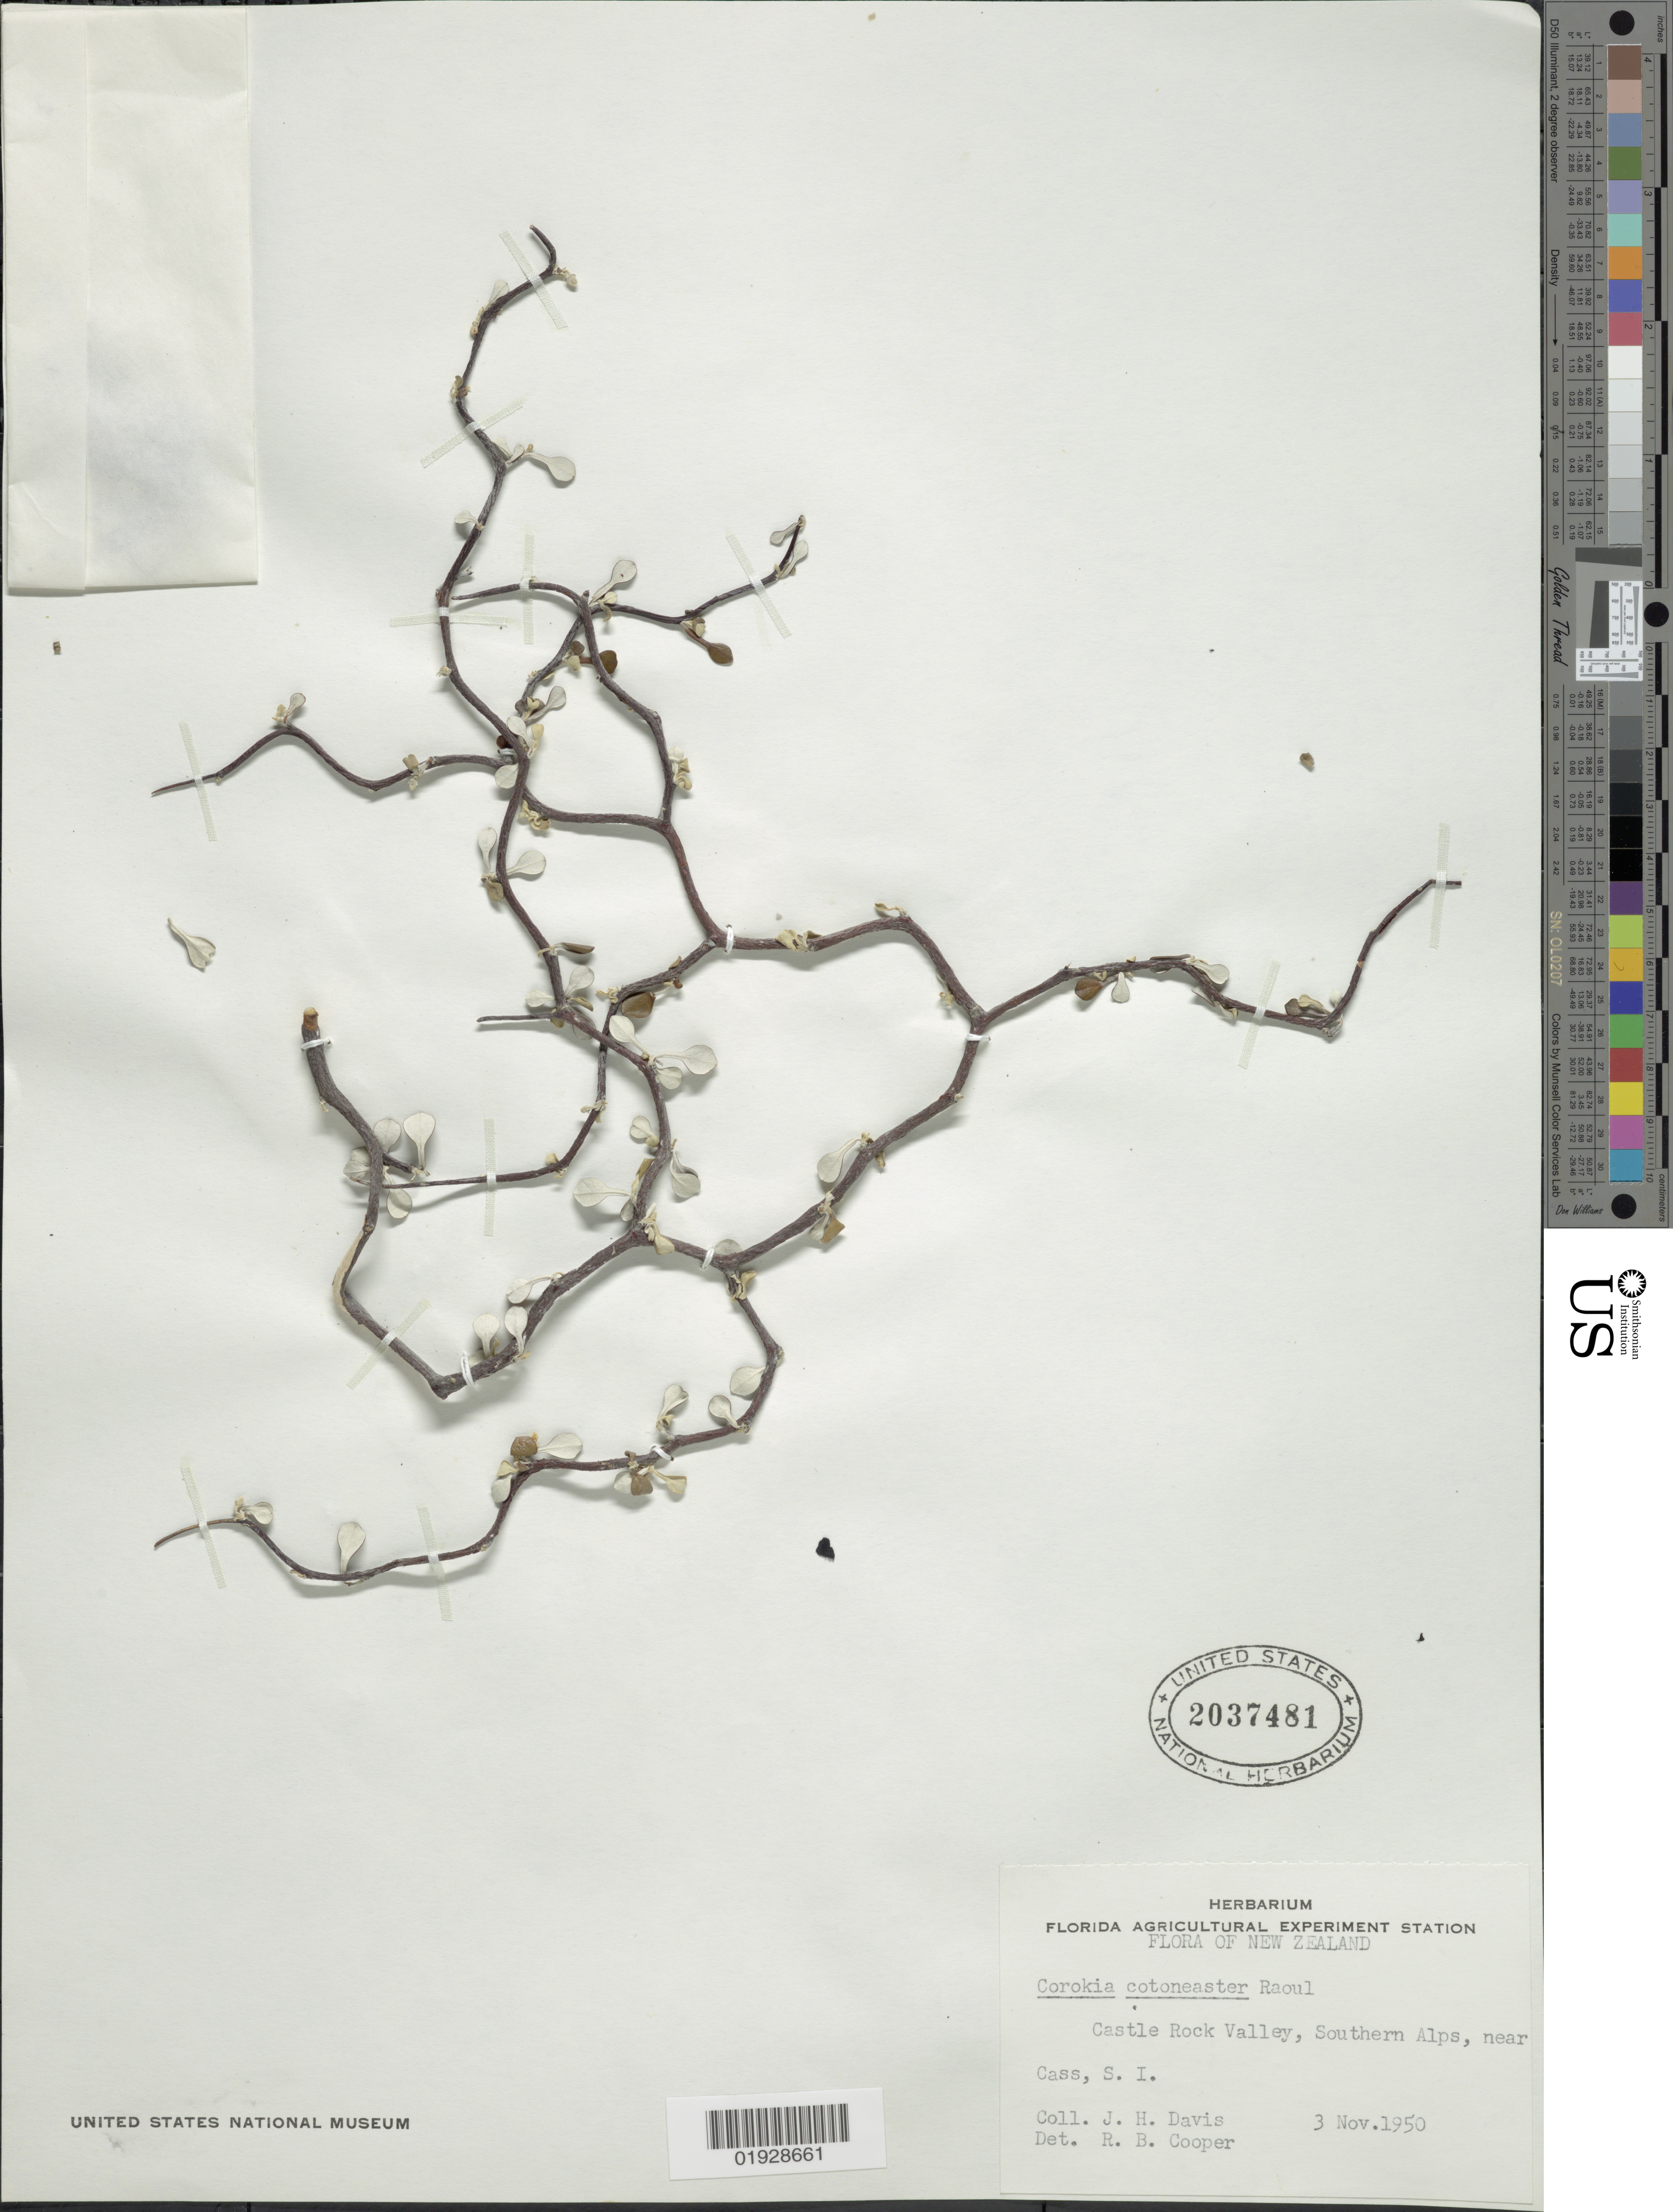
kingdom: Plantae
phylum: Tracheophyta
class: Magnoliopsida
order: Asterales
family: Argophyllaceae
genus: Corokia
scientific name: Corokia cotoneaster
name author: Raoul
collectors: J. Davis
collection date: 1950-11-03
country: New Zealand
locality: Castle Rock Valley, Southern Alps, near Cass, S. I.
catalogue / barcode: US 2037481